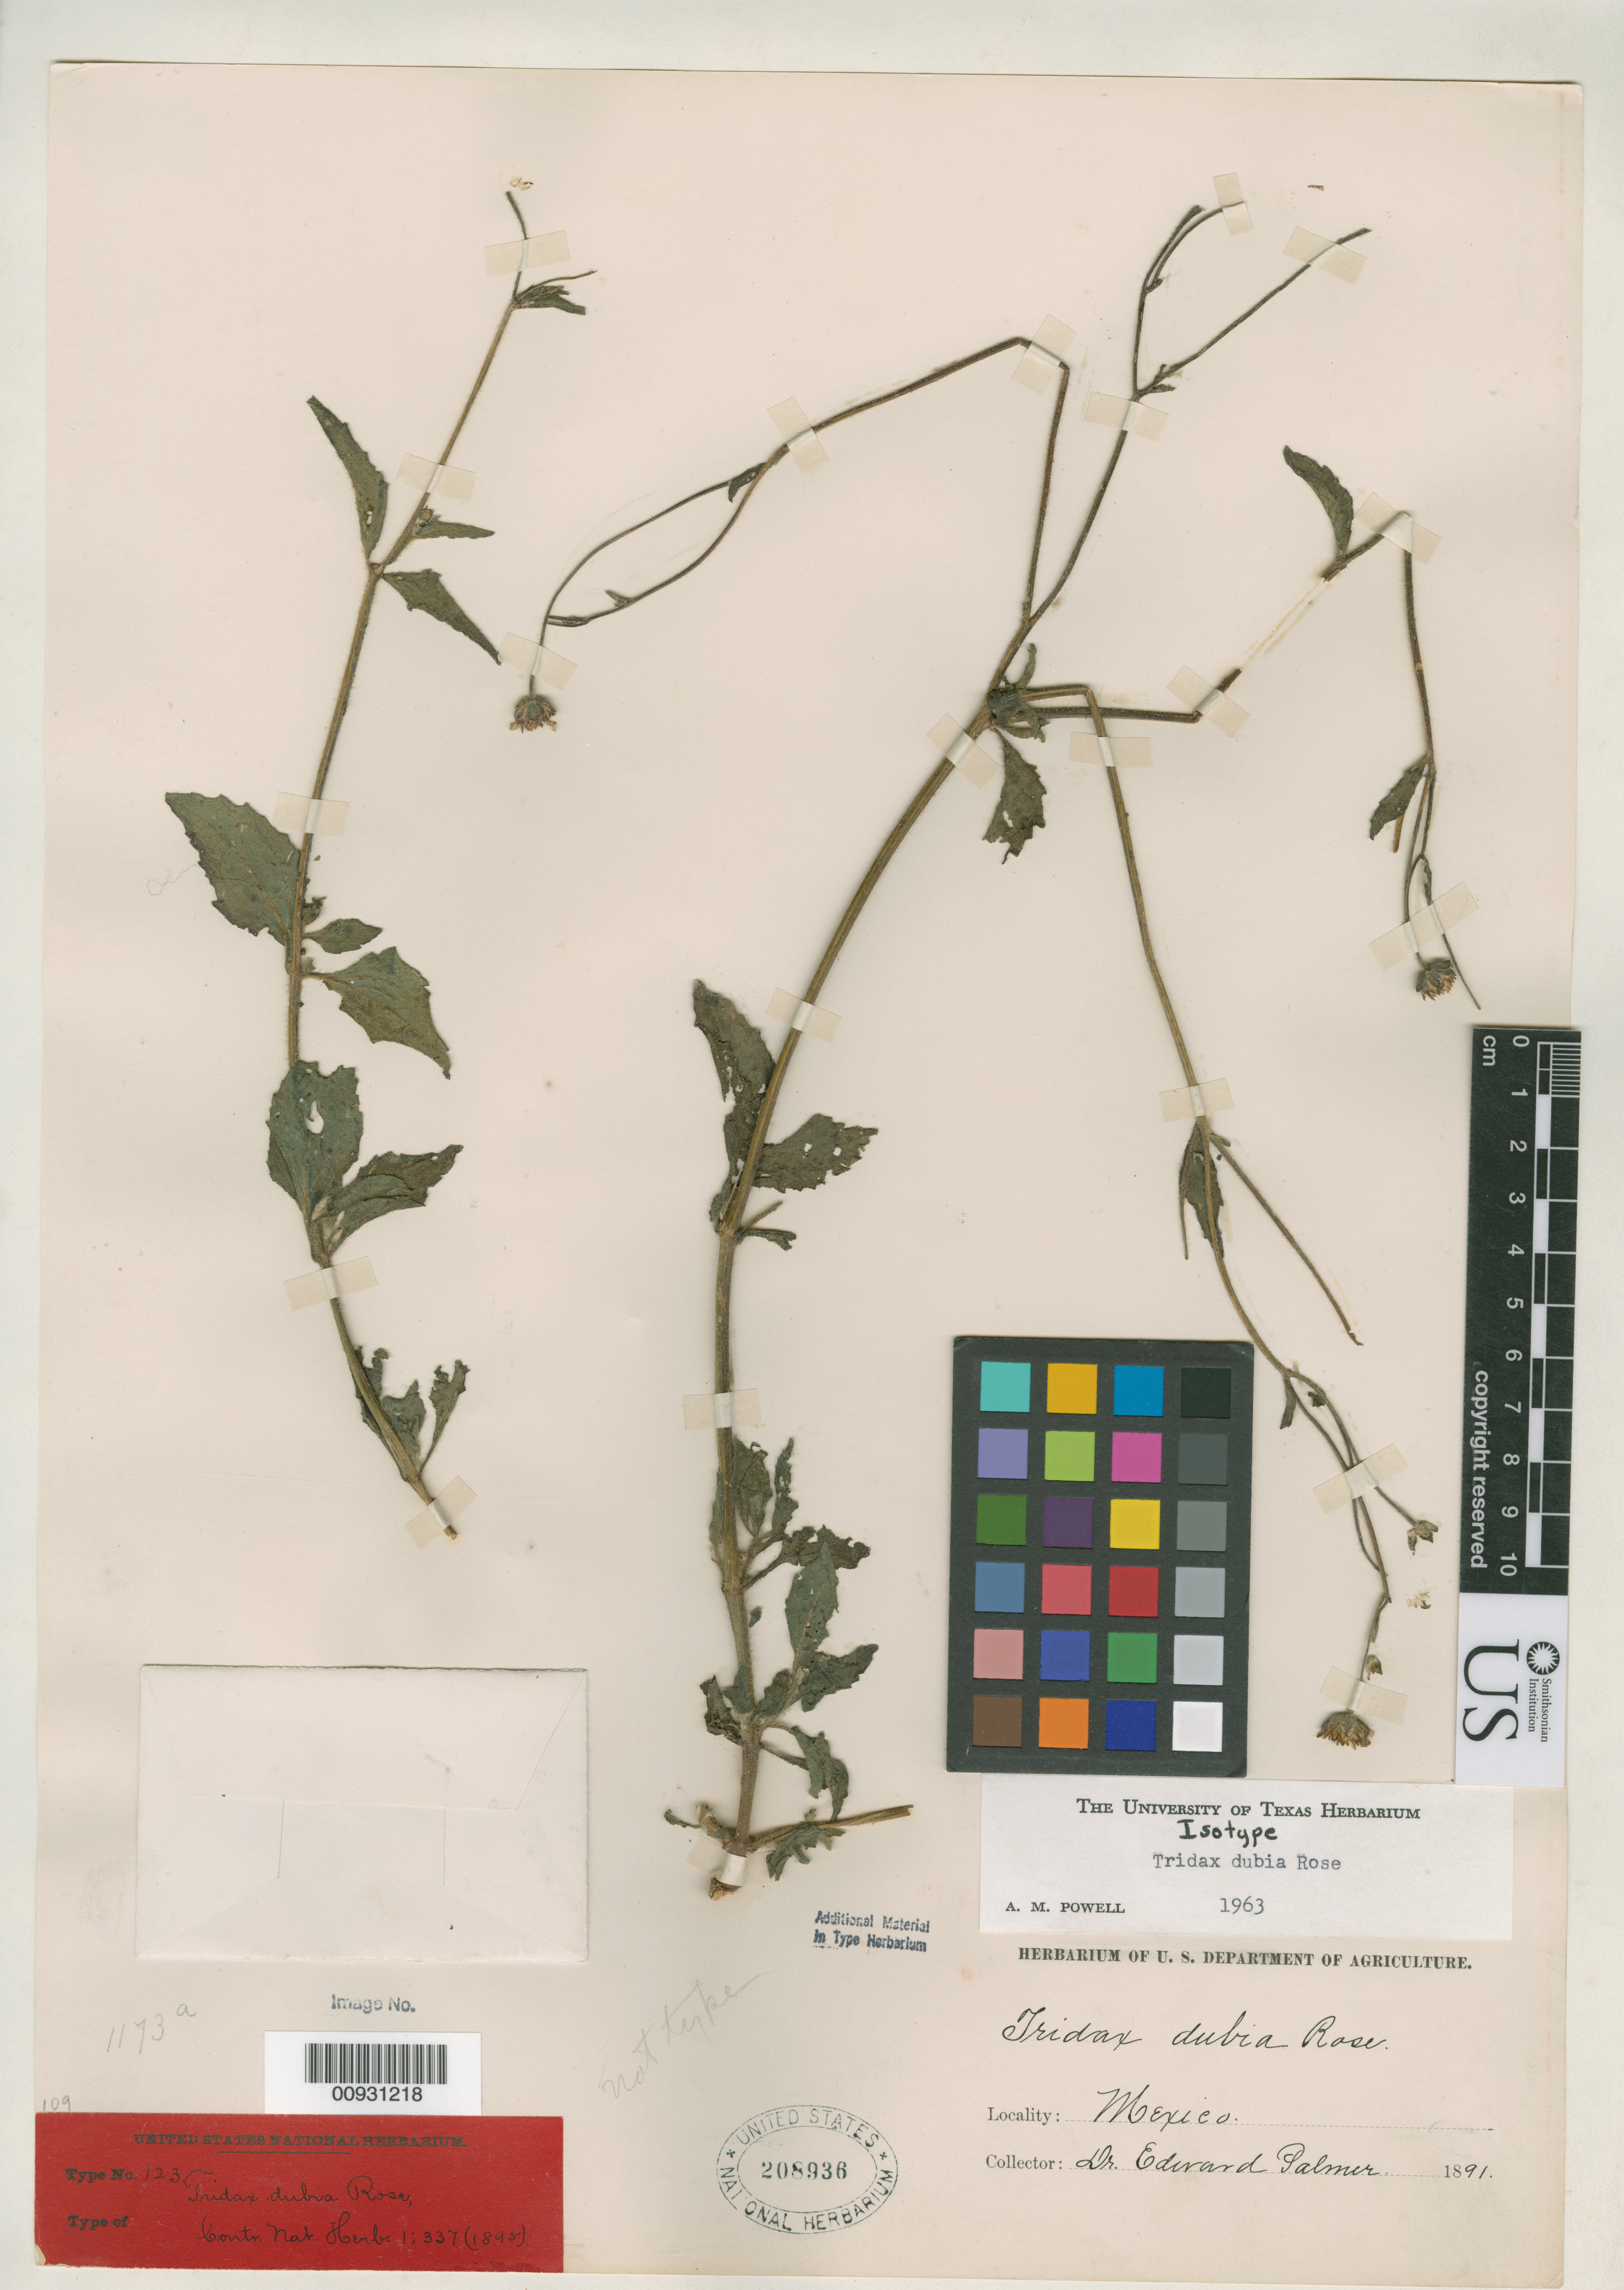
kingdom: Plantae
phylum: Tracheophyta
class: Magnoliopsida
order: Asterales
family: Asteraceae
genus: Tridax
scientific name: Tridax dubia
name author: Rose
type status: Isolectotype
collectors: E. Palmer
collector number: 1173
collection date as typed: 1891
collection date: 1891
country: Mexico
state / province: Colima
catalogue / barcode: US 208936